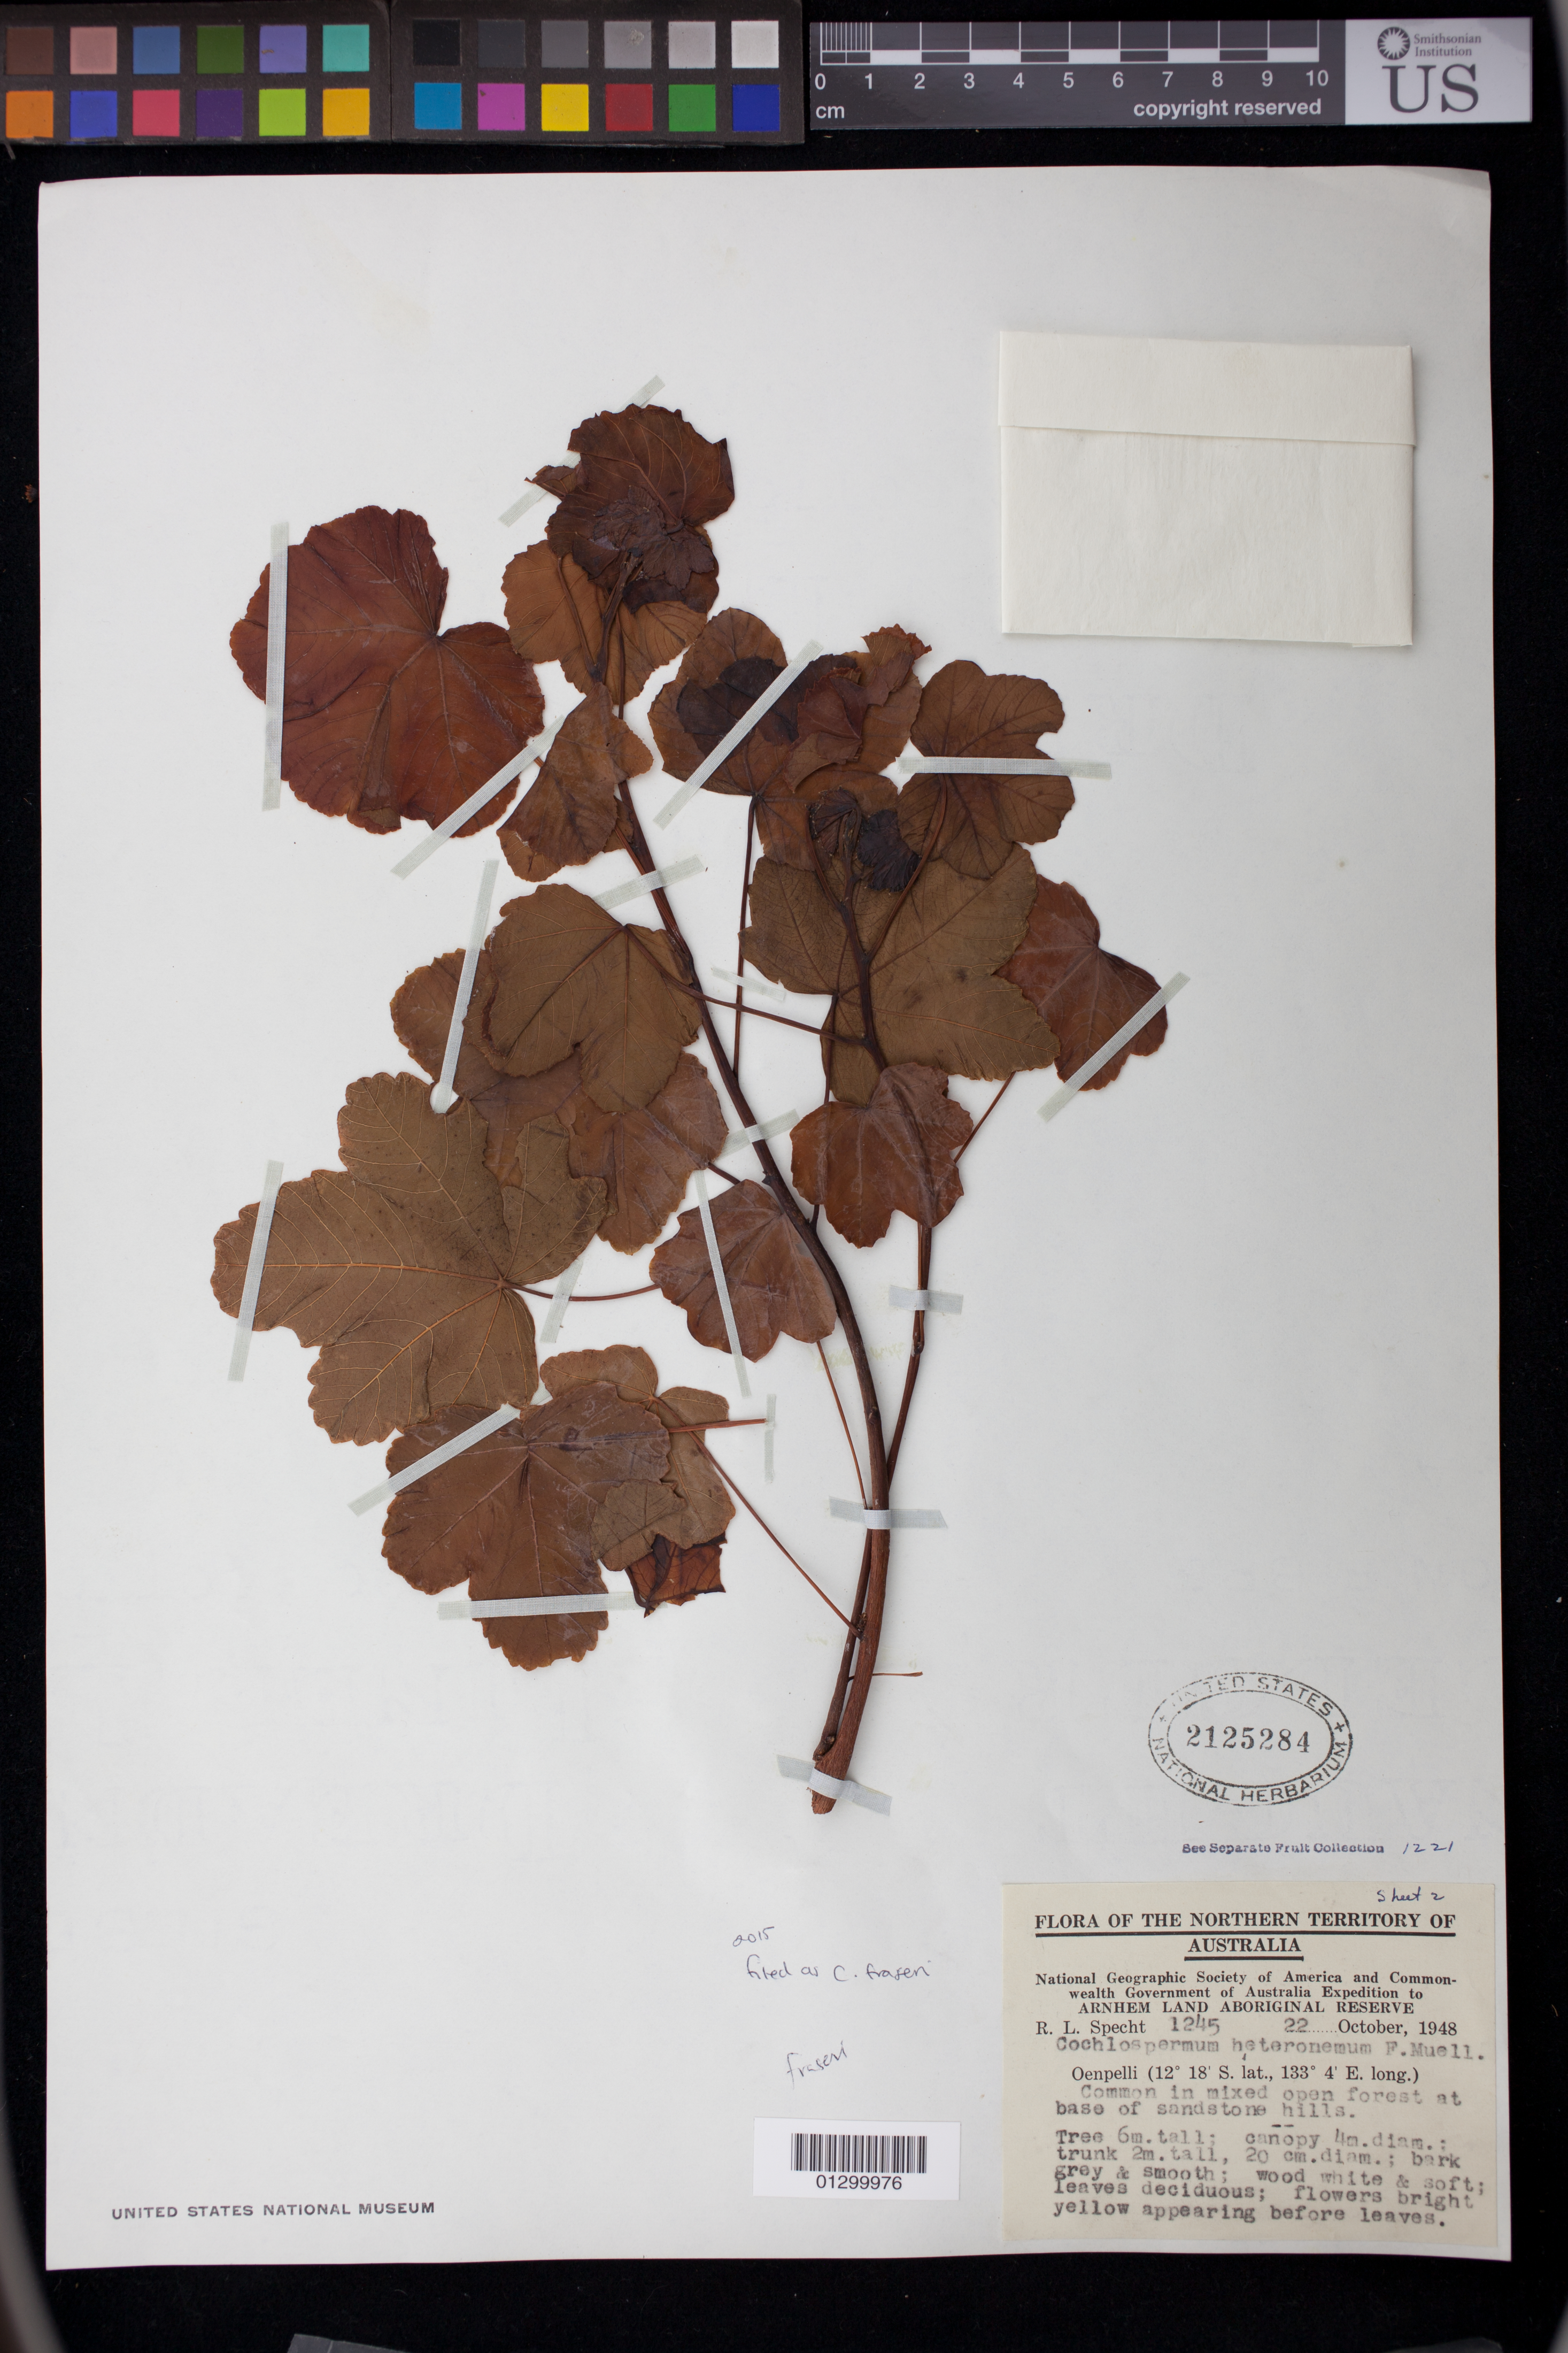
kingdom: Plantae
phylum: Tracheophyta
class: Magnoliopsida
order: Malvales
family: Cochlospermaceae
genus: Cochlospermum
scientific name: Cochlospermum fraseri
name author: Planch.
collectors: R. L. Specht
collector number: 1245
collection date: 1948-10-22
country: Australia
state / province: Northern Territory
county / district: West Arnhem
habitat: Common in mixed open forest at base of sandstone hills.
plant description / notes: Tree 6 m. tall; canopy 4 m. diam.; trunk 2 m. tall, 20 cm. diam.; bark grey and smooth; wood white and soft; leaves deciduous; flowers bright ywllow appearing before leaves.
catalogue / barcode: US 2125284